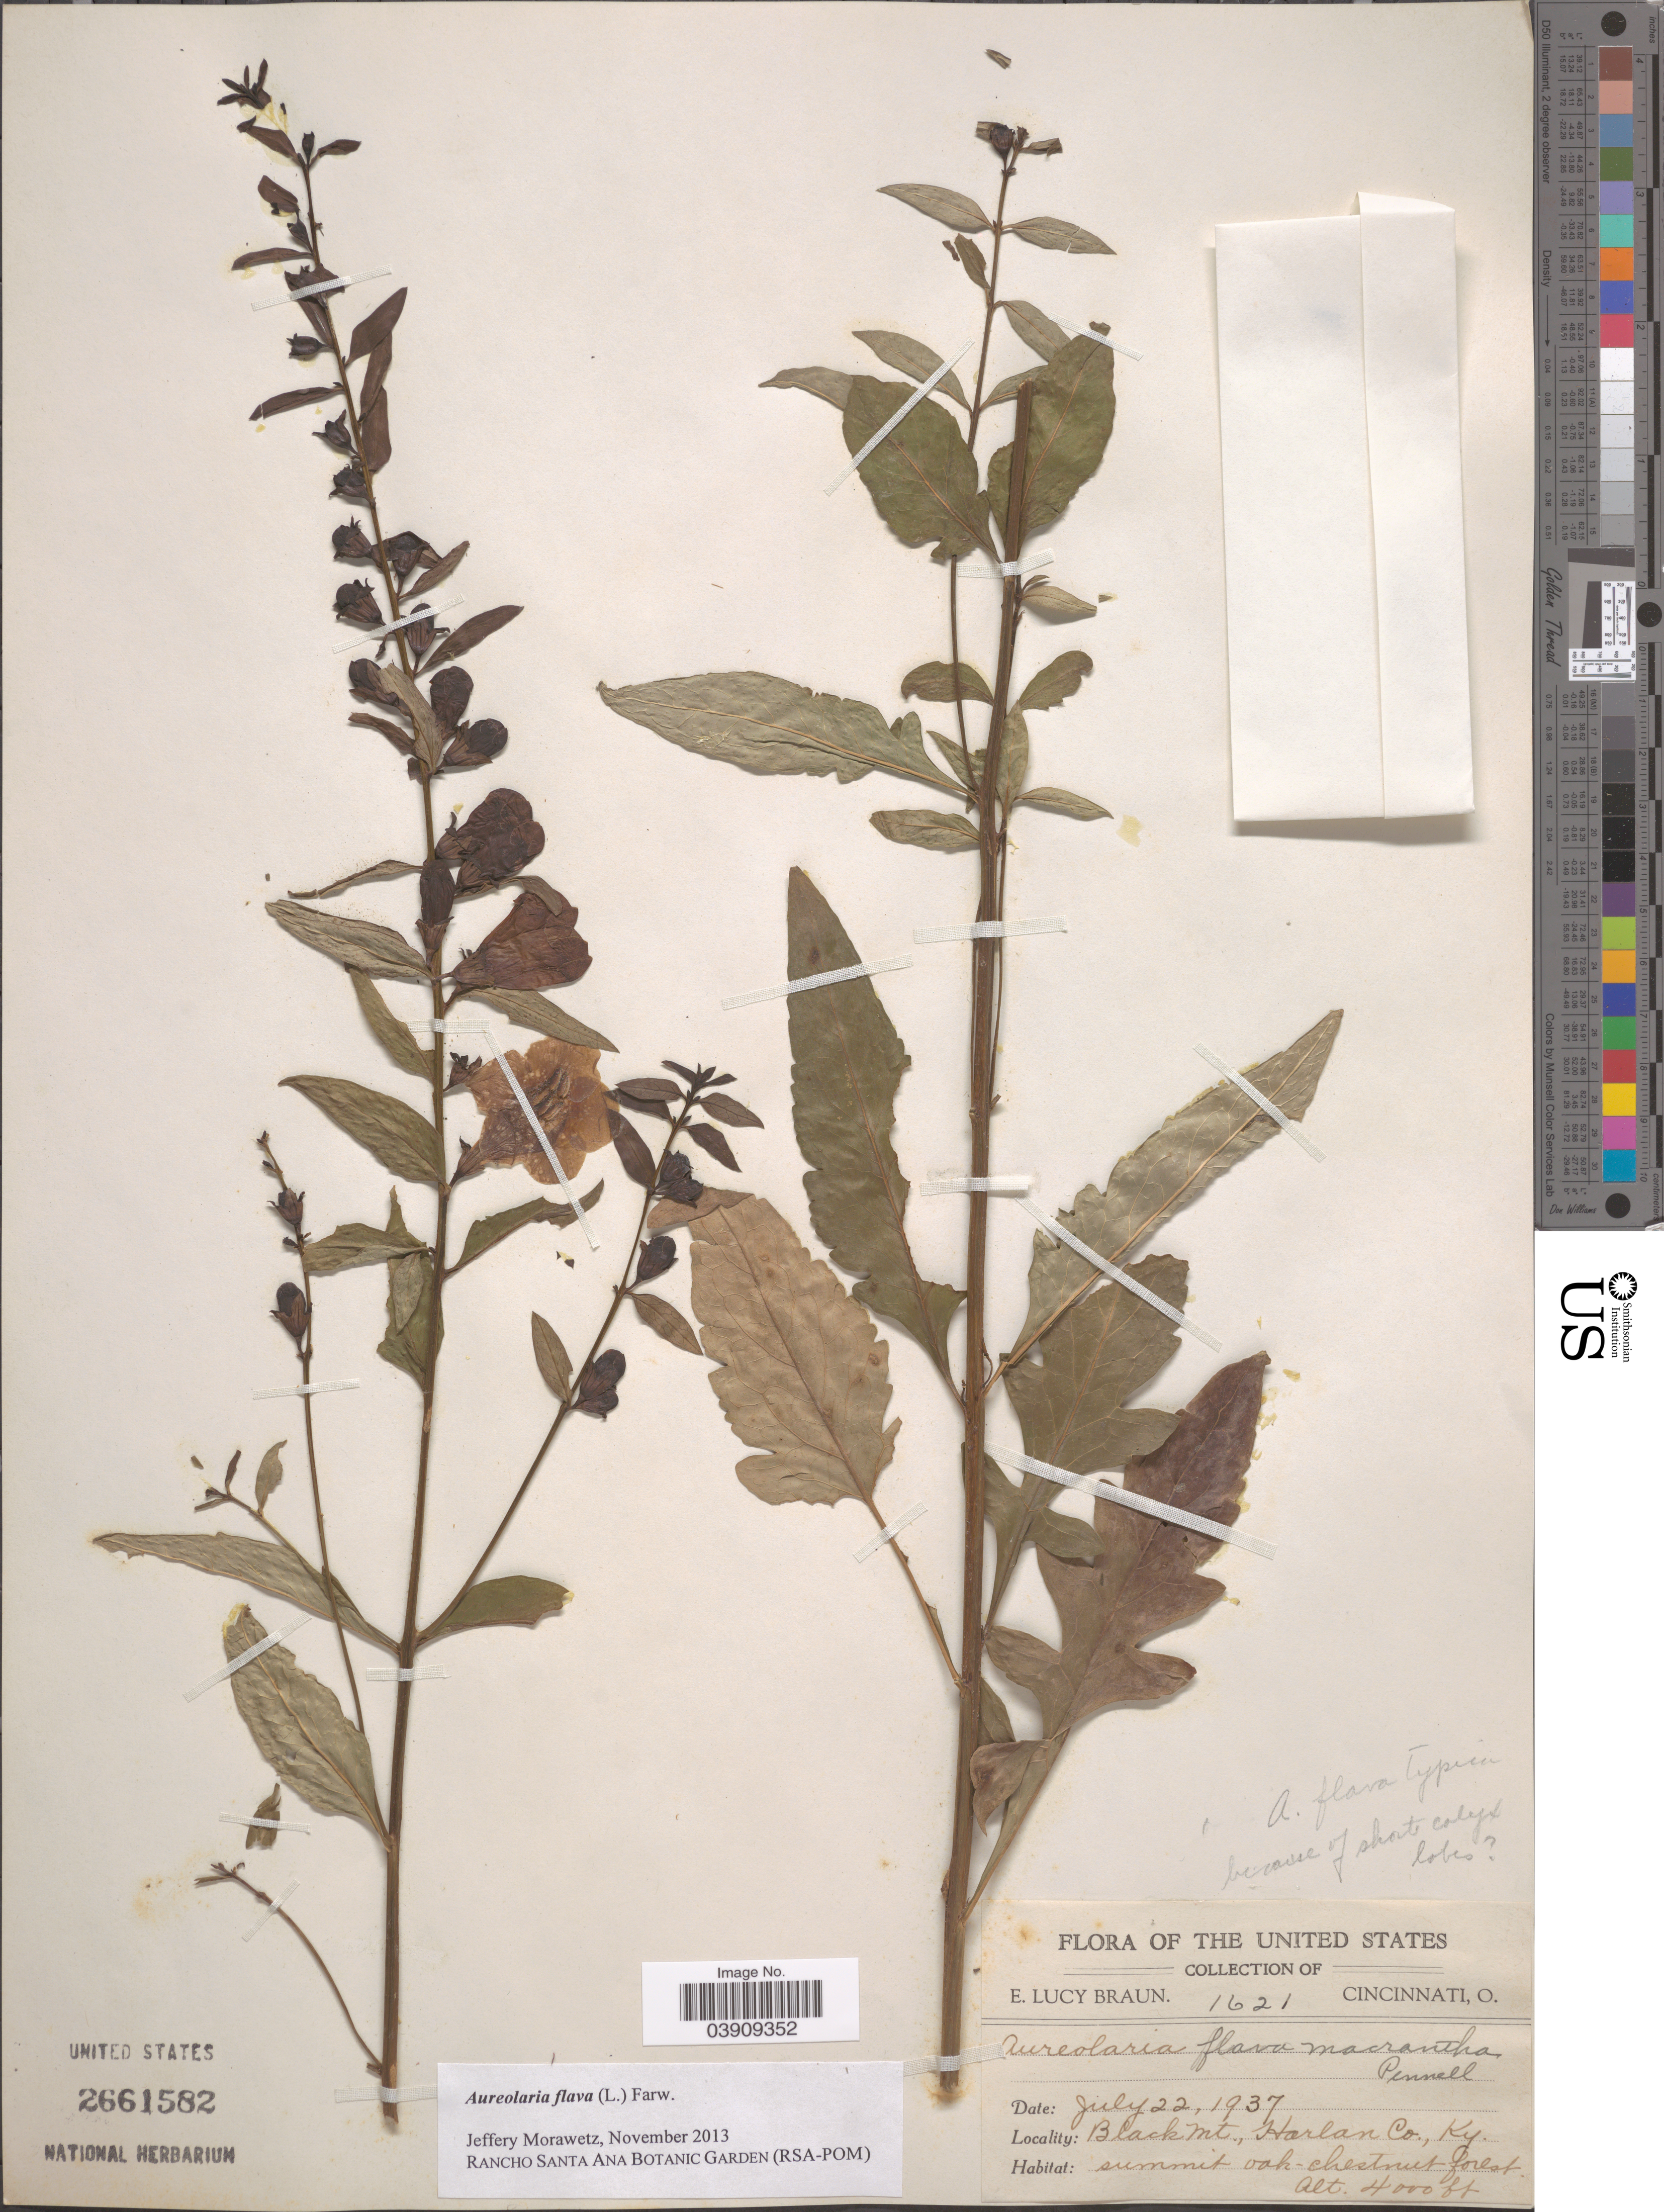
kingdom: Plantae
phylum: Tracheophyta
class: Magnoliopsida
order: Lamiales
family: Orobanchaceae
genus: Aureolaria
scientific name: Aureolaria flava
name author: (L.) Farw.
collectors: E. L. Braun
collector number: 1621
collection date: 1937-07-22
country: United States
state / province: Kentucky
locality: Black Mt., Harlan Co.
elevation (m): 1219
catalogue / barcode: US 2661582